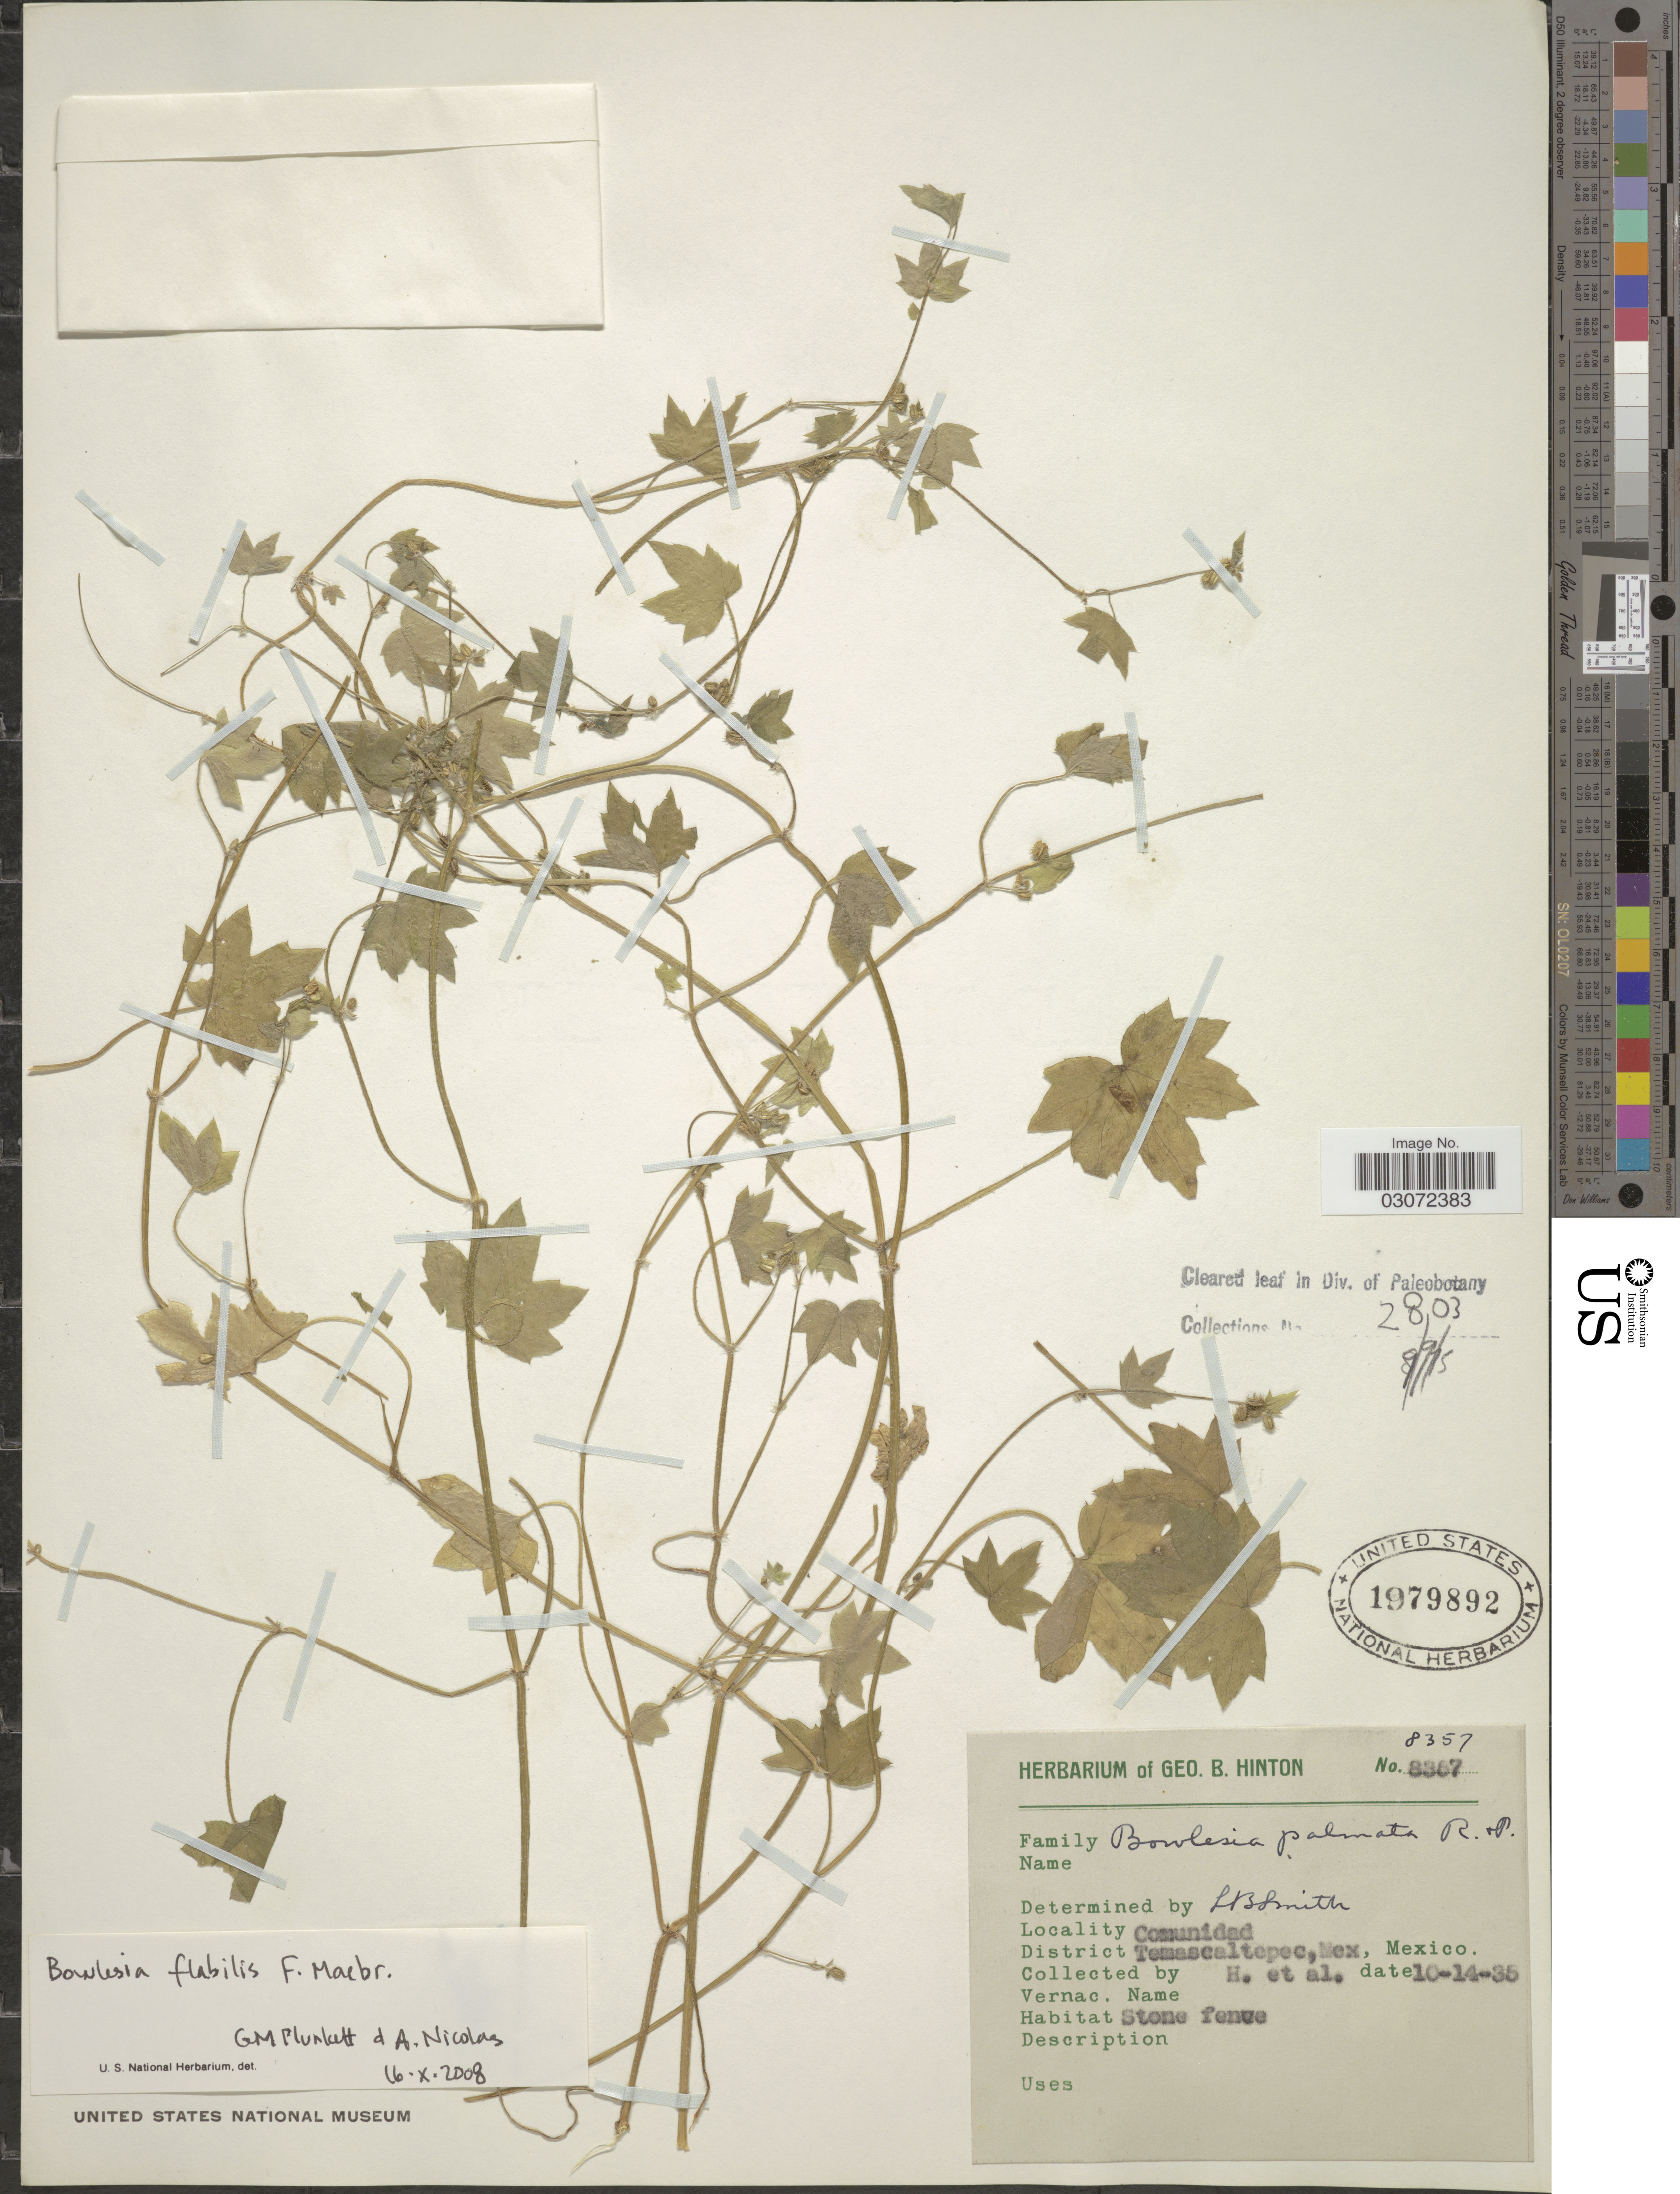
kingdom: Plantae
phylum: Tracheophyta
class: Magnoliopsida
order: Apiales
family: Apiaceae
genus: Bowlesia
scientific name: Bowlesia flabilis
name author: J.F. Macbr.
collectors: G. B. Hinton & et al.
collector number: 8357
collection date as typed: Transcribed d/m/y: 14/10/35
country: Mexico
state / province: México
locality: Comunidad, District Temascaltepec.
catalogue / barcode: US 1979892